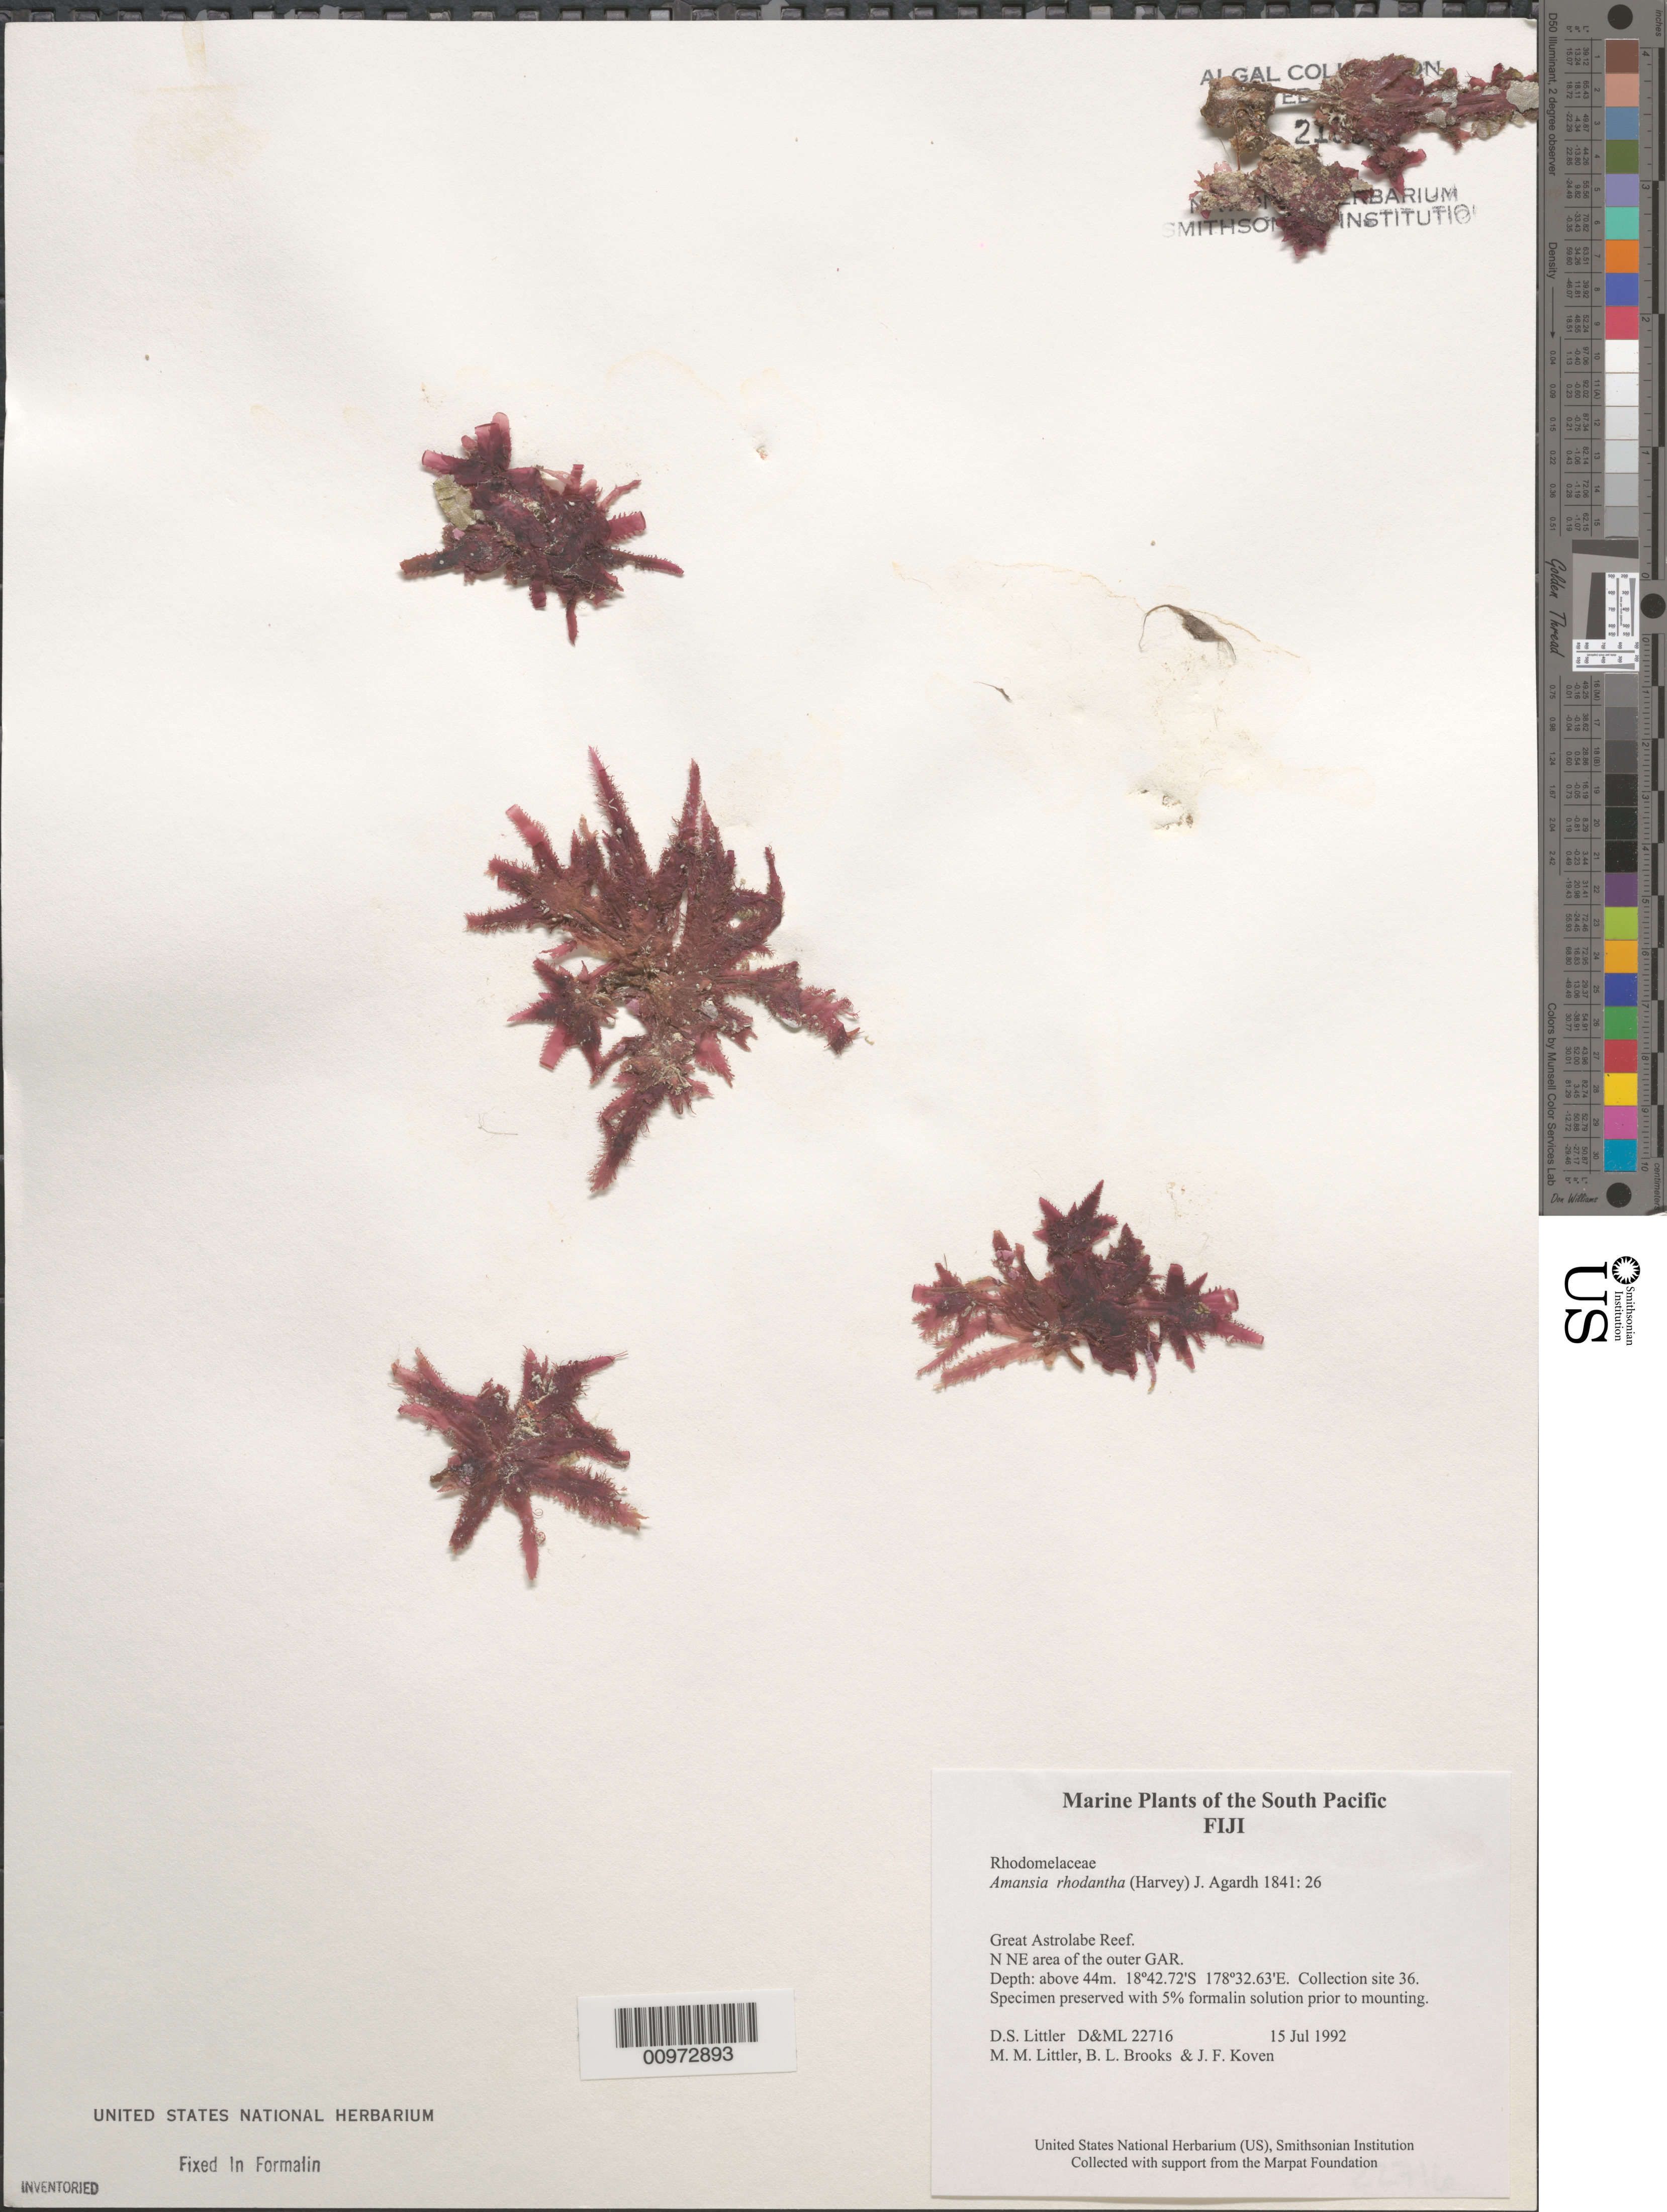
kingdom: Plantae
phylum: Rhodophyta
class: Florideophyceae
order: Ceramiales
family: Rhodomelaceae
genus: Amansia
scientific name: Amansia rhodantha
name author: (Harv.) J. Agardh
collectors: D. S. Littler, M. M. Littler, B. Brooks & J. Koven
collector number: D&ML 22716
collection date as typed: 15 Jul 1992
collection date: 1992-07-15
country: Fiji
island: Great Astrolabe Reef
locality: Great Astrolabe Reef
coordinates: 18 42.72'S, 178 32.63'E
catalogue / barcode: US 210606